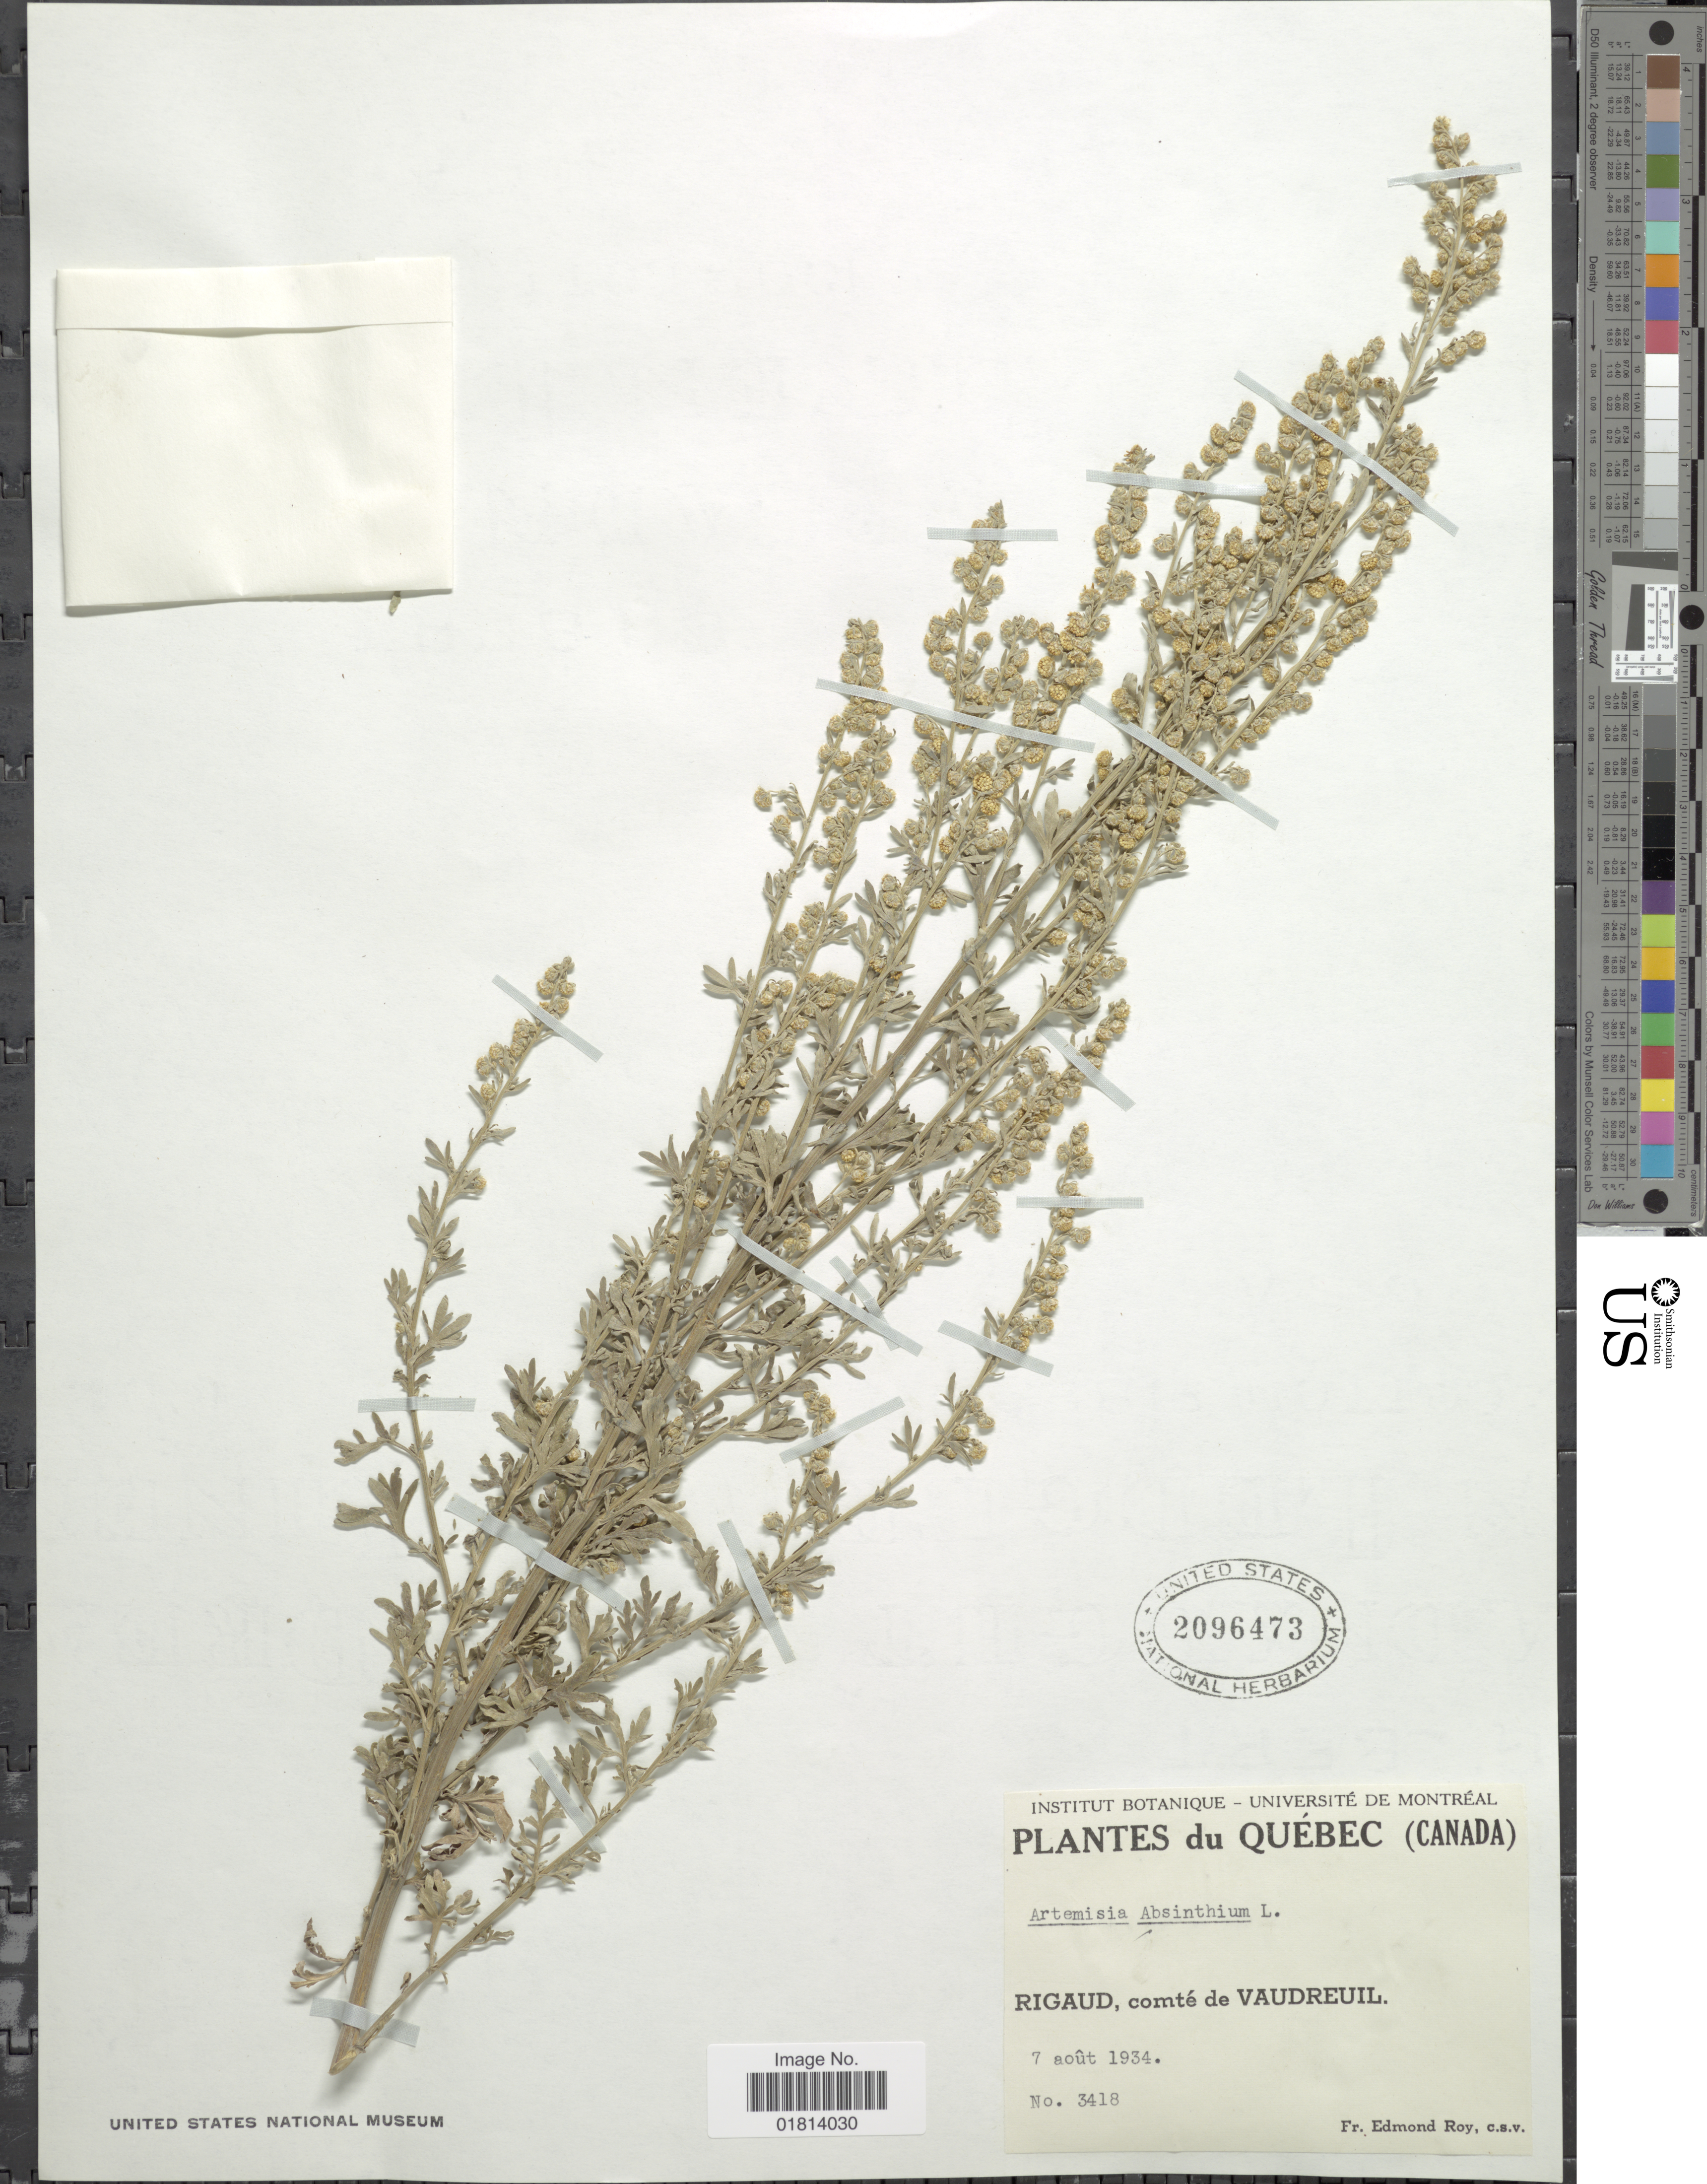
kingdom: Plantae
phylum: Tracheophyta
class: Magnoliopsida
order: Asterales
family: Asteraceae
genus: Artemisia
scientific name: Artemisia absinthium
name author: L.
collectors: B. Roy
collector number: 3418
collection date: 1934-08-07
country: Canada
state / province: Quebec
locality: Rigaud, comté de Vaudreuil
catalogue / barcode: US 2096473